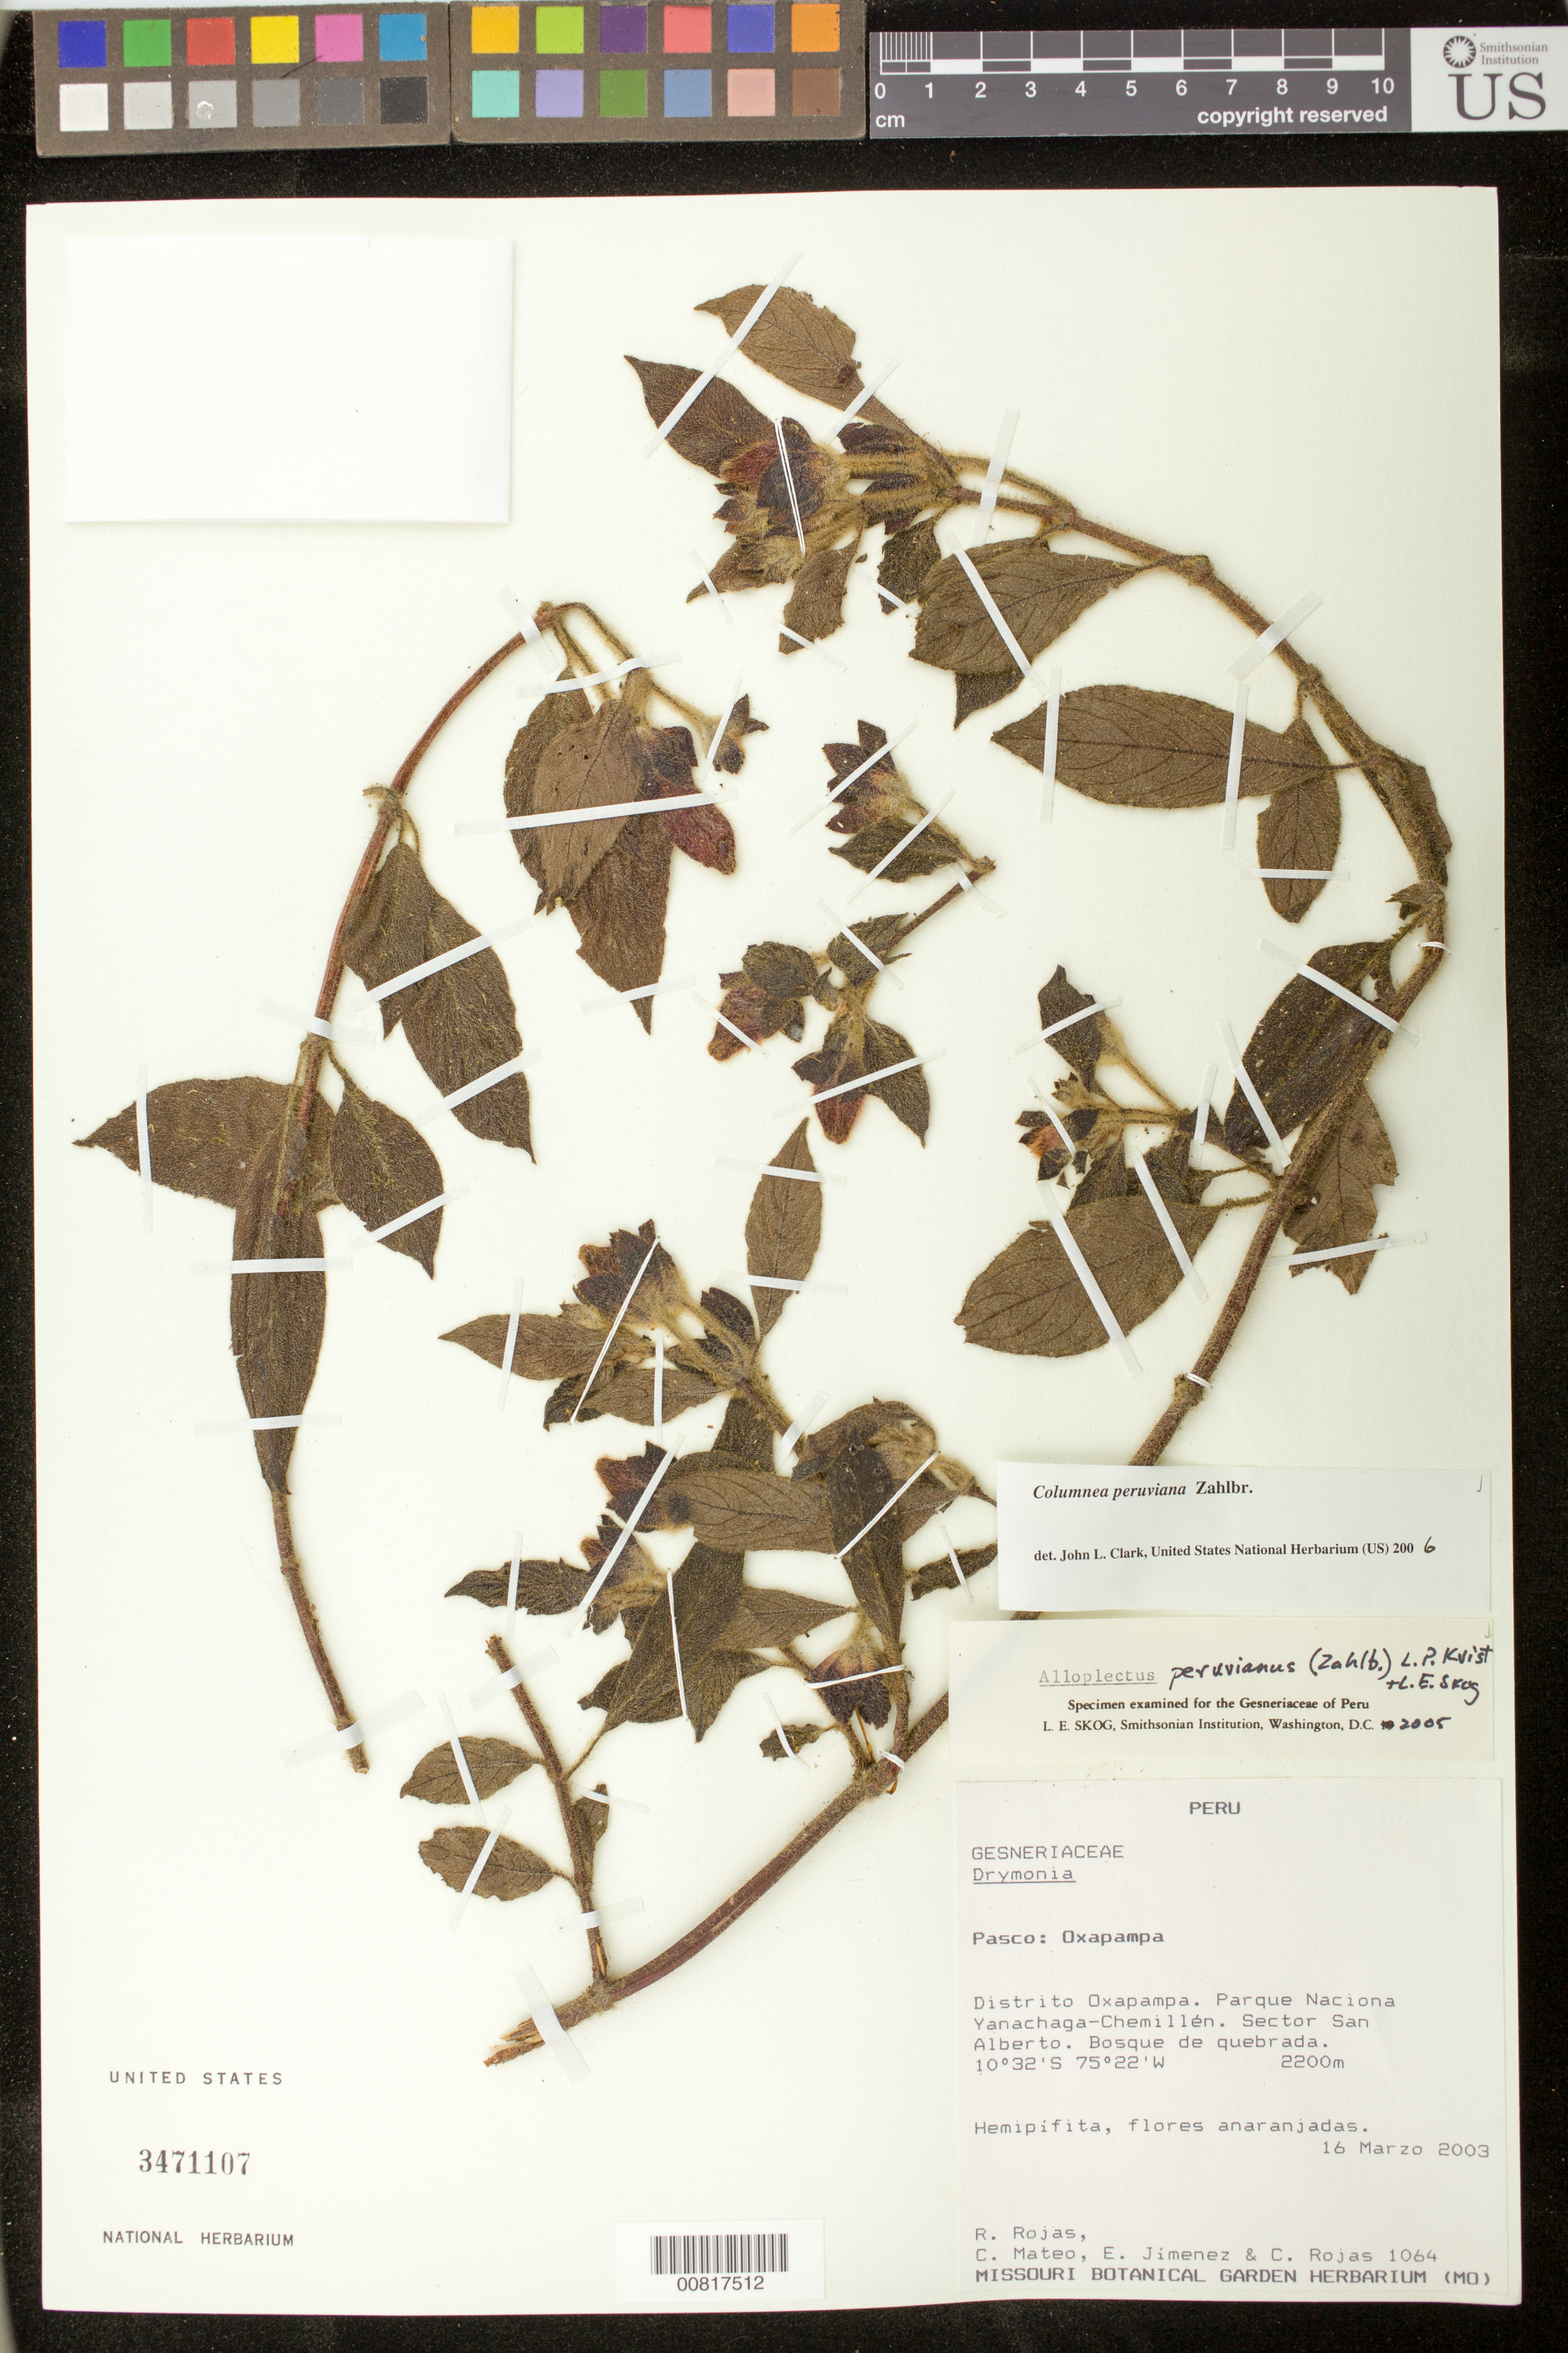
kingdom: Plantae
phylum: Tracheophyta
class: Magnoliopsida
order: Lamiales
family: Gesneriaceae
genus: Columnea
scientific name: Columnea peruviana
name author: Zahlbr.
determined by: Clark, J. L., (SEL), The Marie Selby Botanical Garden (UNITED STATES)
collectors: R. Rojas, C. Mateo, E. Jímenez & C. Rojas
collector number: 1064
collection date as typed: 16 Mar 2003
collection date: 2003-03-16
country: Peru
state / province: Pasco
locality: Pasco: Oxapampa. Distrito Oxapampa. Parque Nacional Yanachag-Chemillén. Sector San Alberto.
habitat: Bosque de quebrada.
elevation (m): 2200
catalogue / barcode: US 3471107